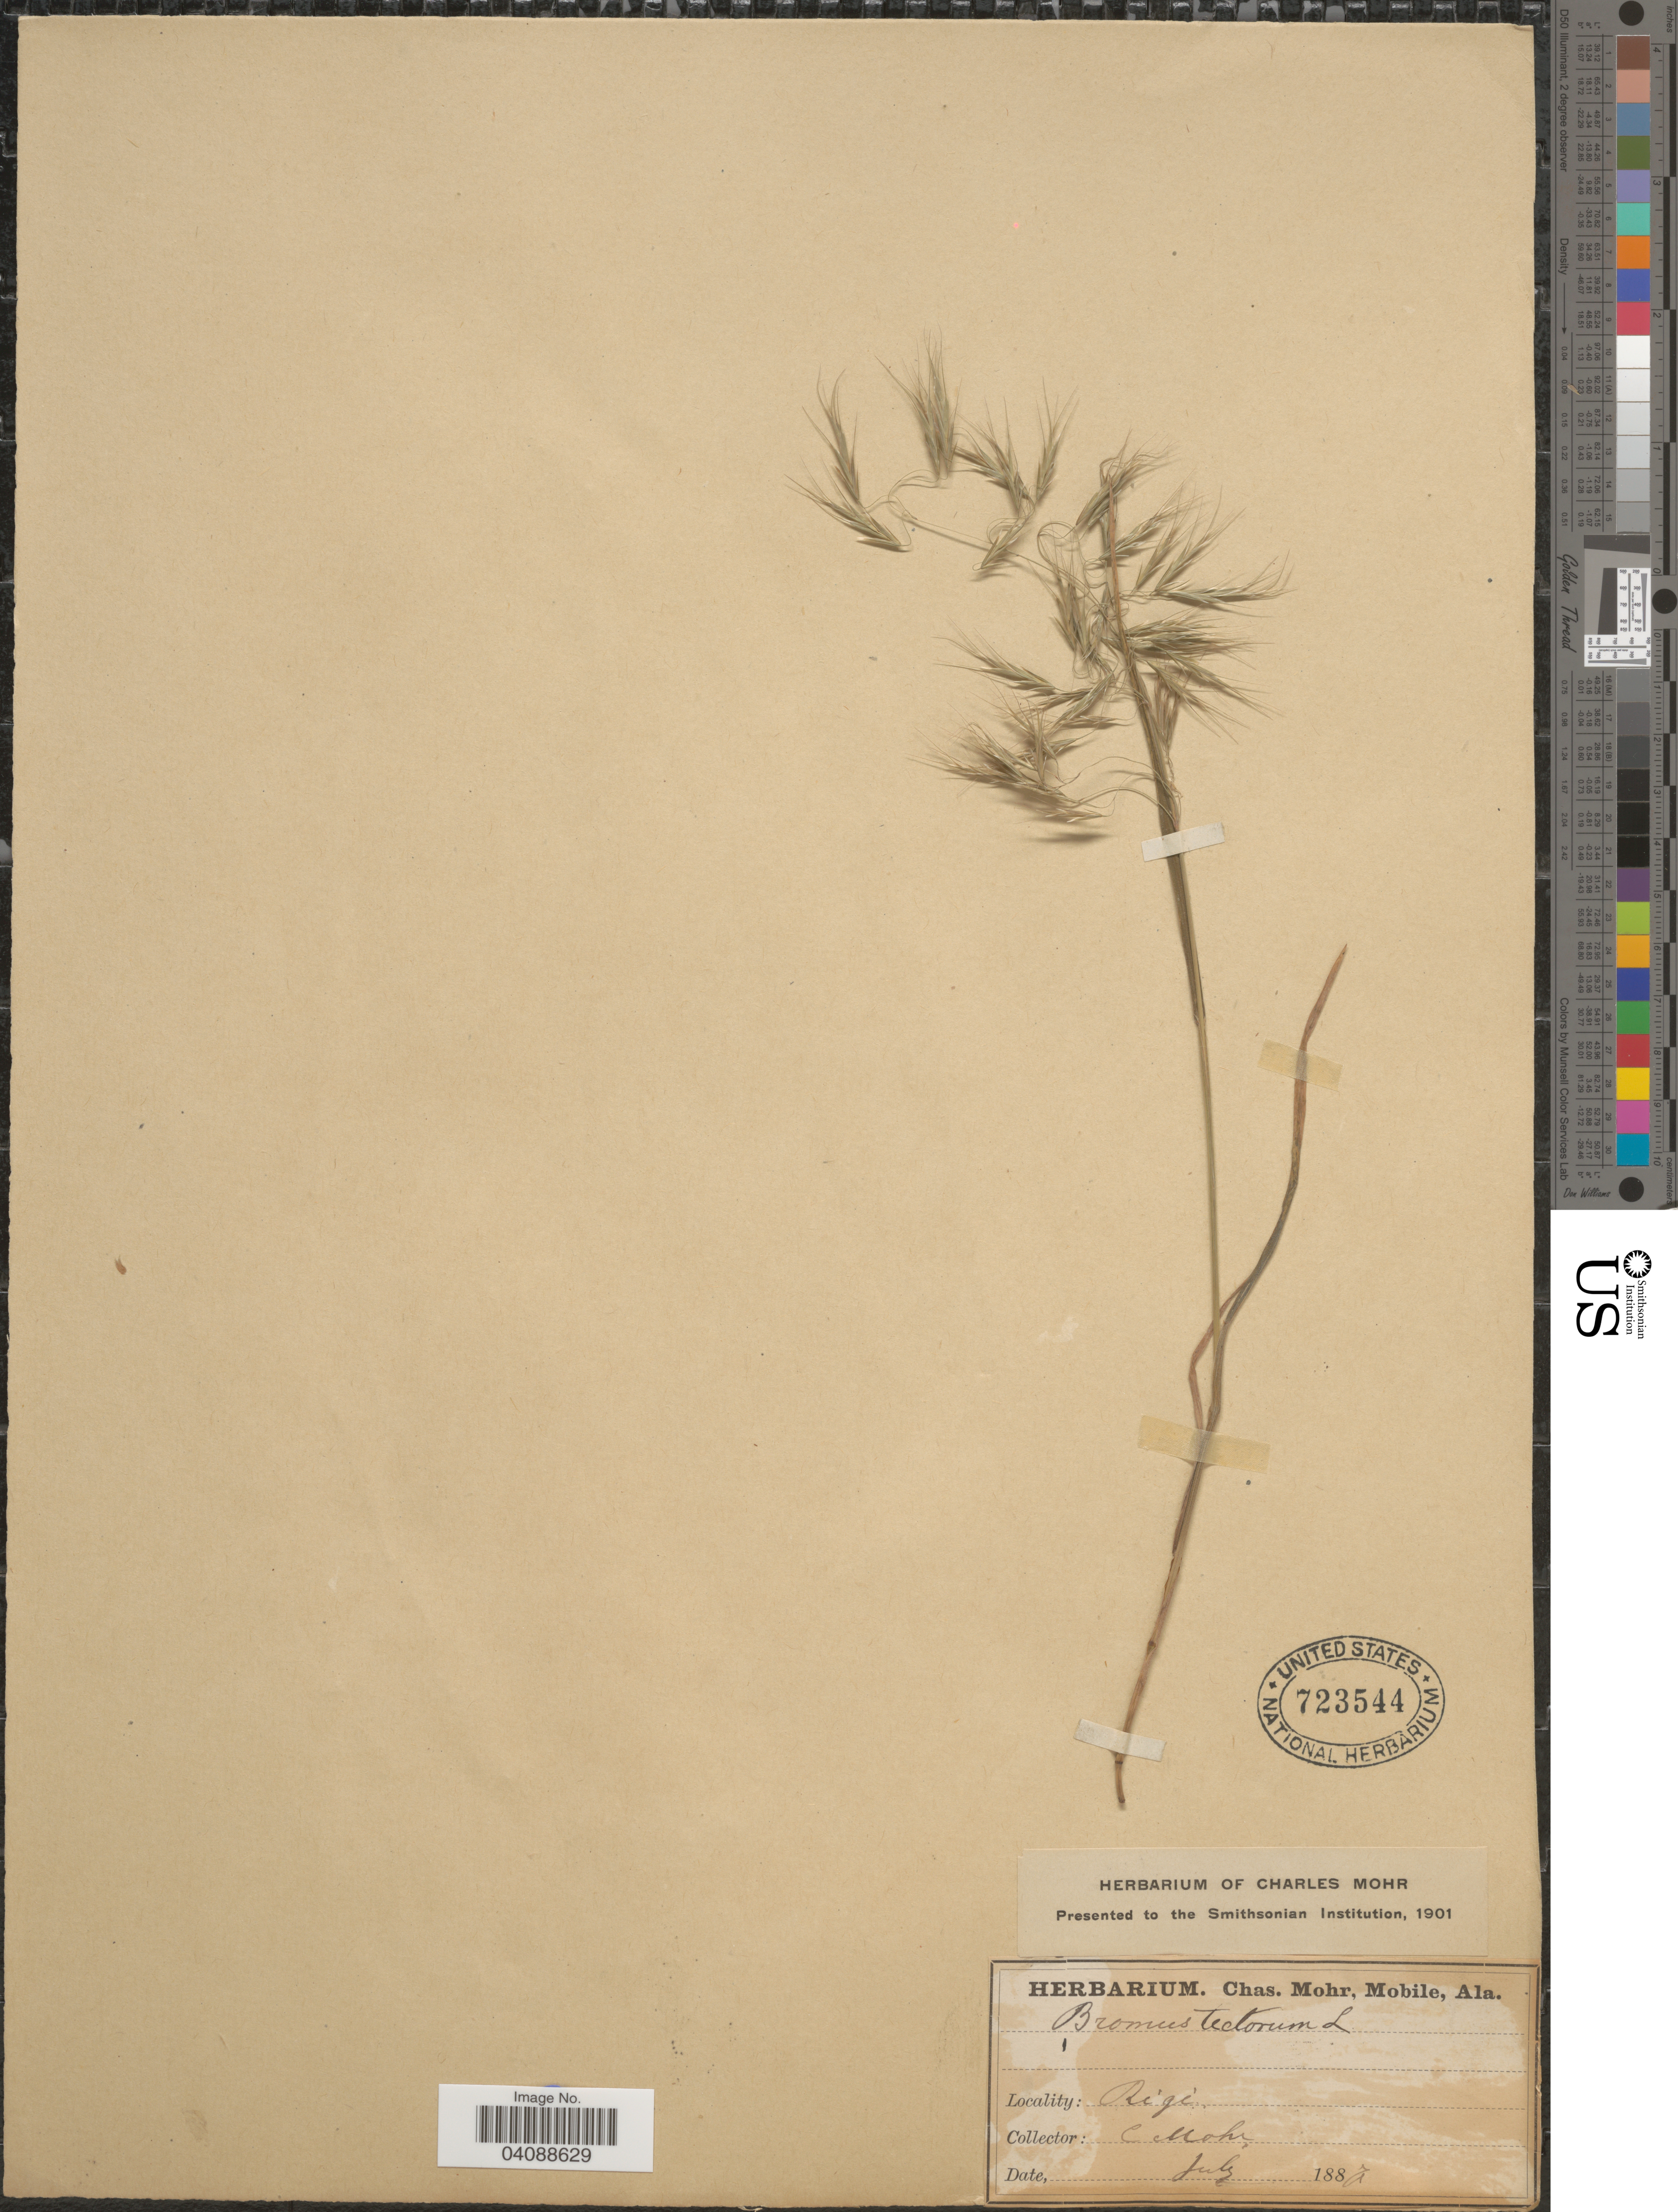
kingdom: Plantae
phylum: Tracheophyta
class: Liliopsida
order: Poales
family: Poaceae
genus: Bromus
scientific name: Bromus tectorum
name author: L.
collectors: Mohr, C. T. (herbarium)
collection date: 1887-07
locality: Rigi.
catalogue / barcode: US 723544